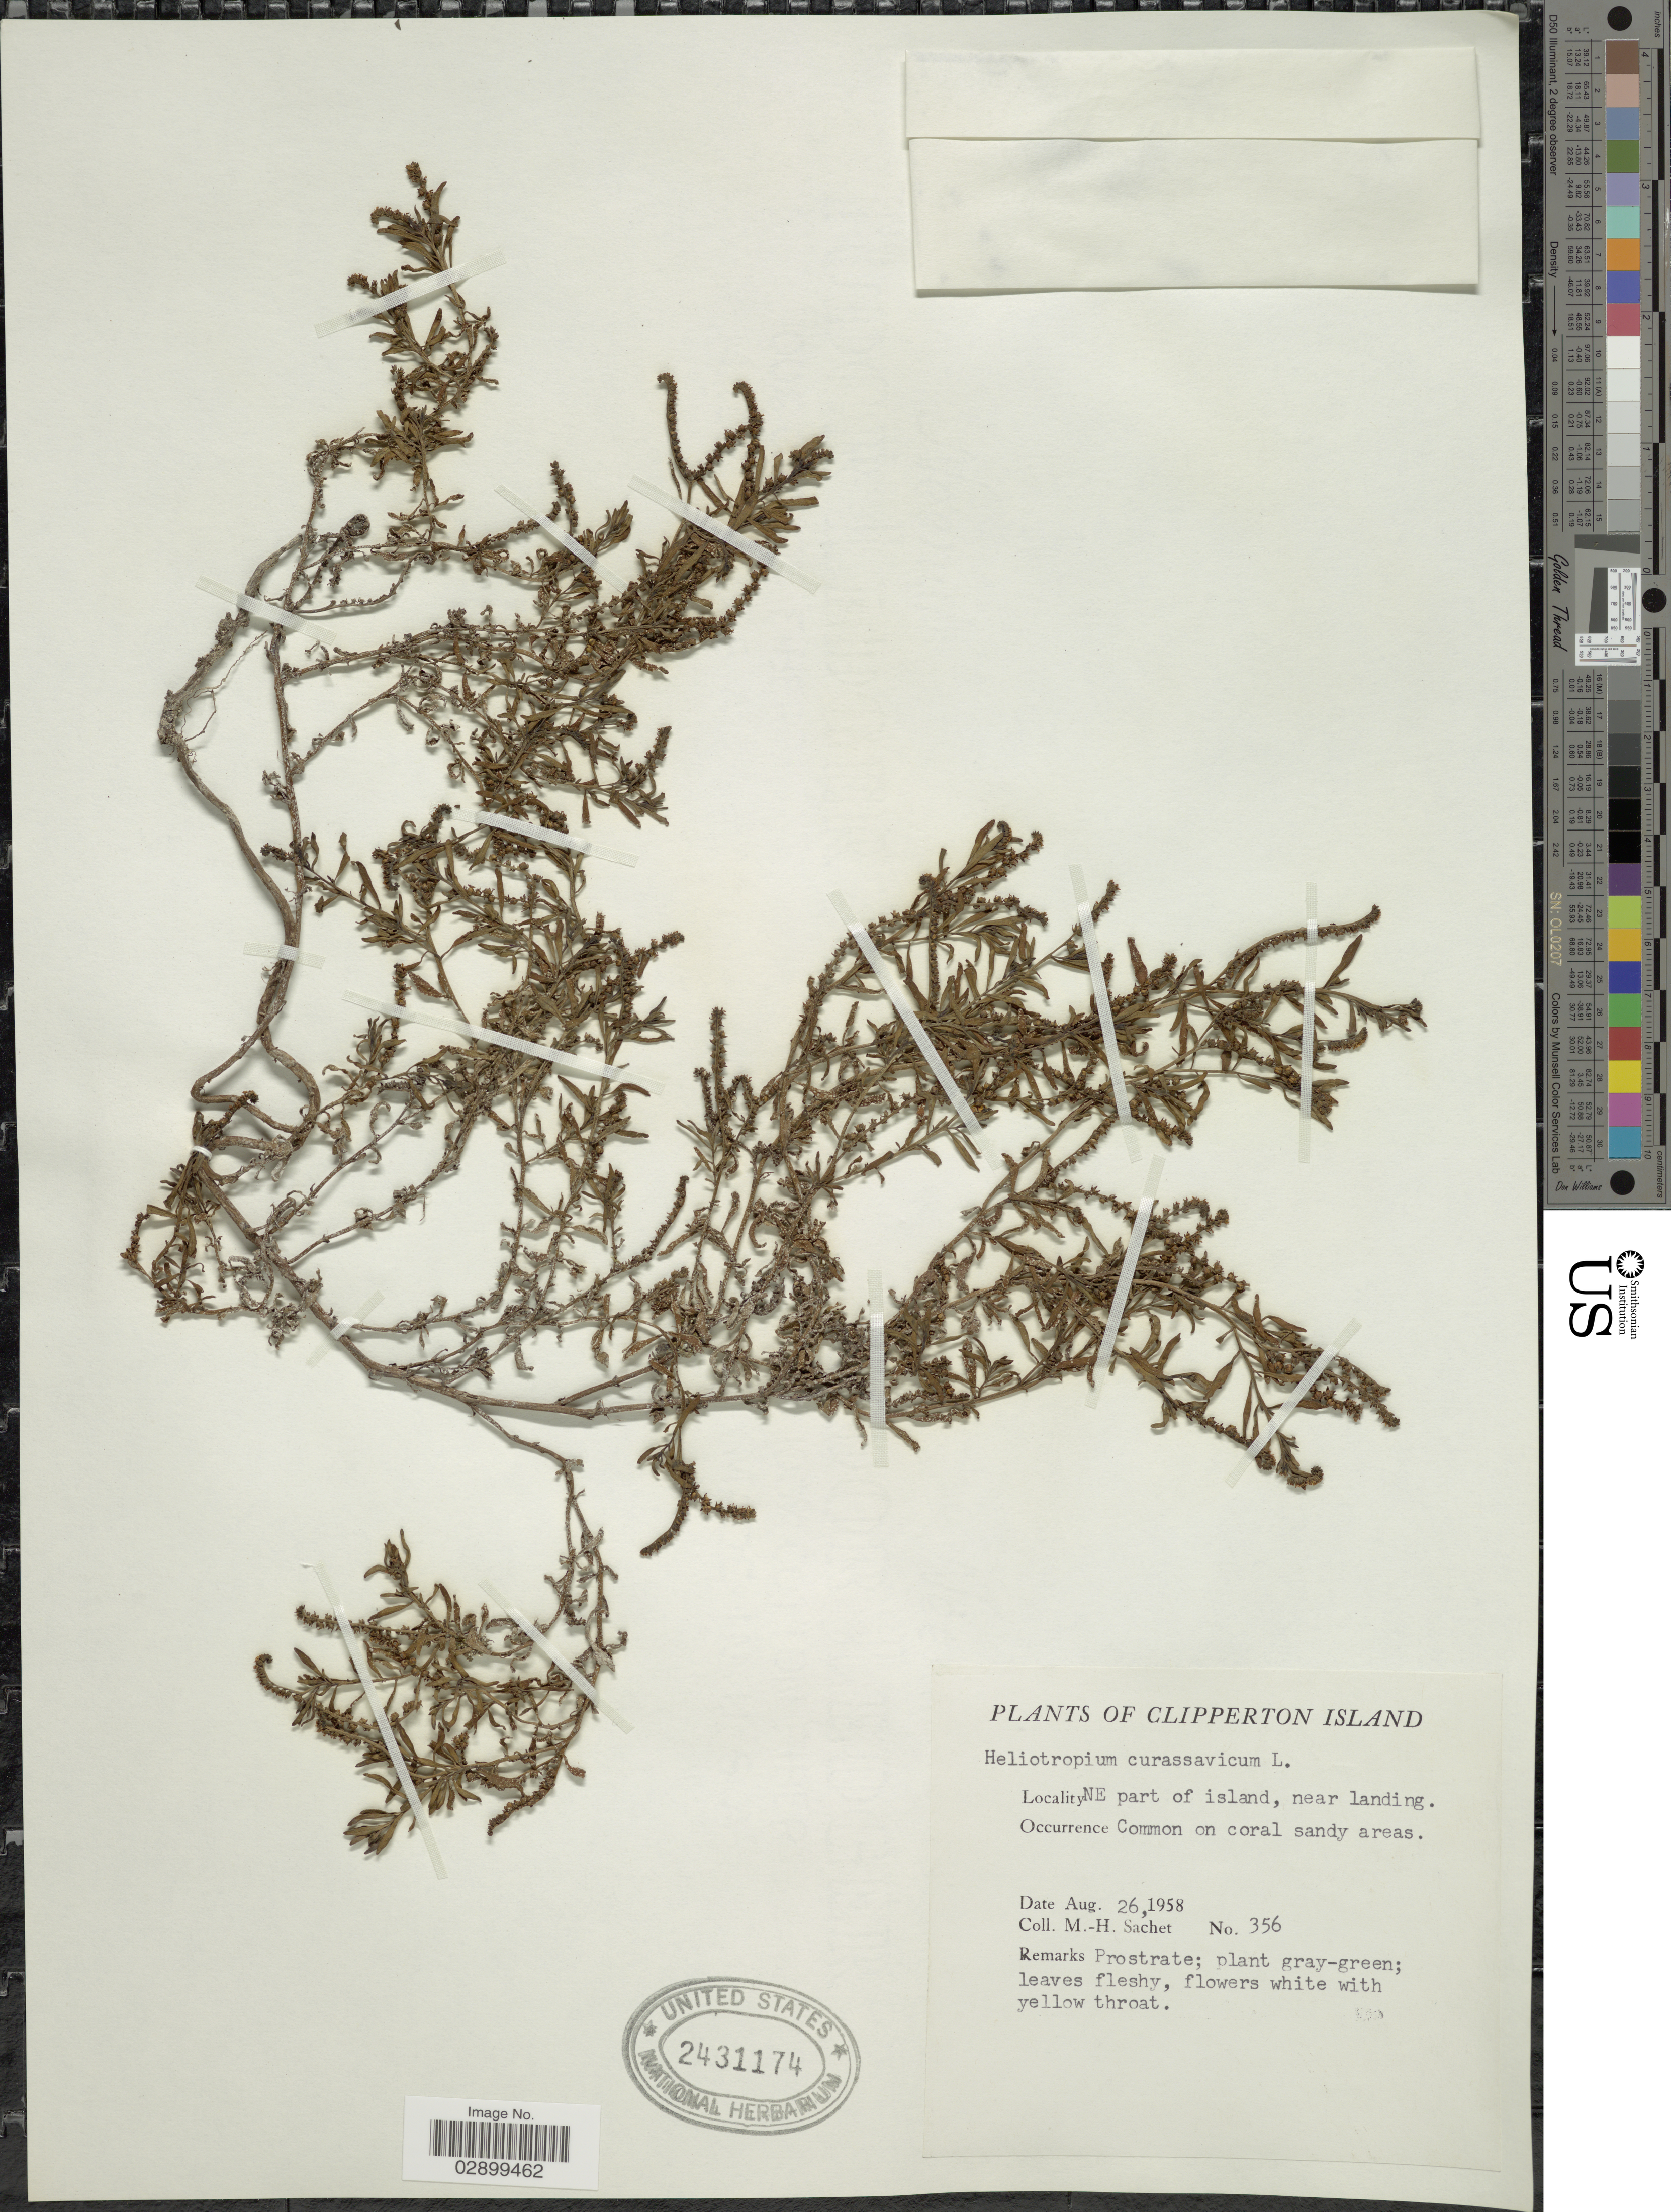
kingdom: Plantae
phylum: Tracheophyta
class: Magnoliopsida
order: Boraginales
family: Heliotropiaceae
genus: Heliotropium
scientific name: Heliotropium curassavicum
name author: L.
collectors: M.-H. Sachet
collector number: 356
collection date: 1958-08-26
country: Central Am. Pac. Islands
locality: Clipperton Island. NE part of island, near landing.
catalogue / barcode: US 2431174